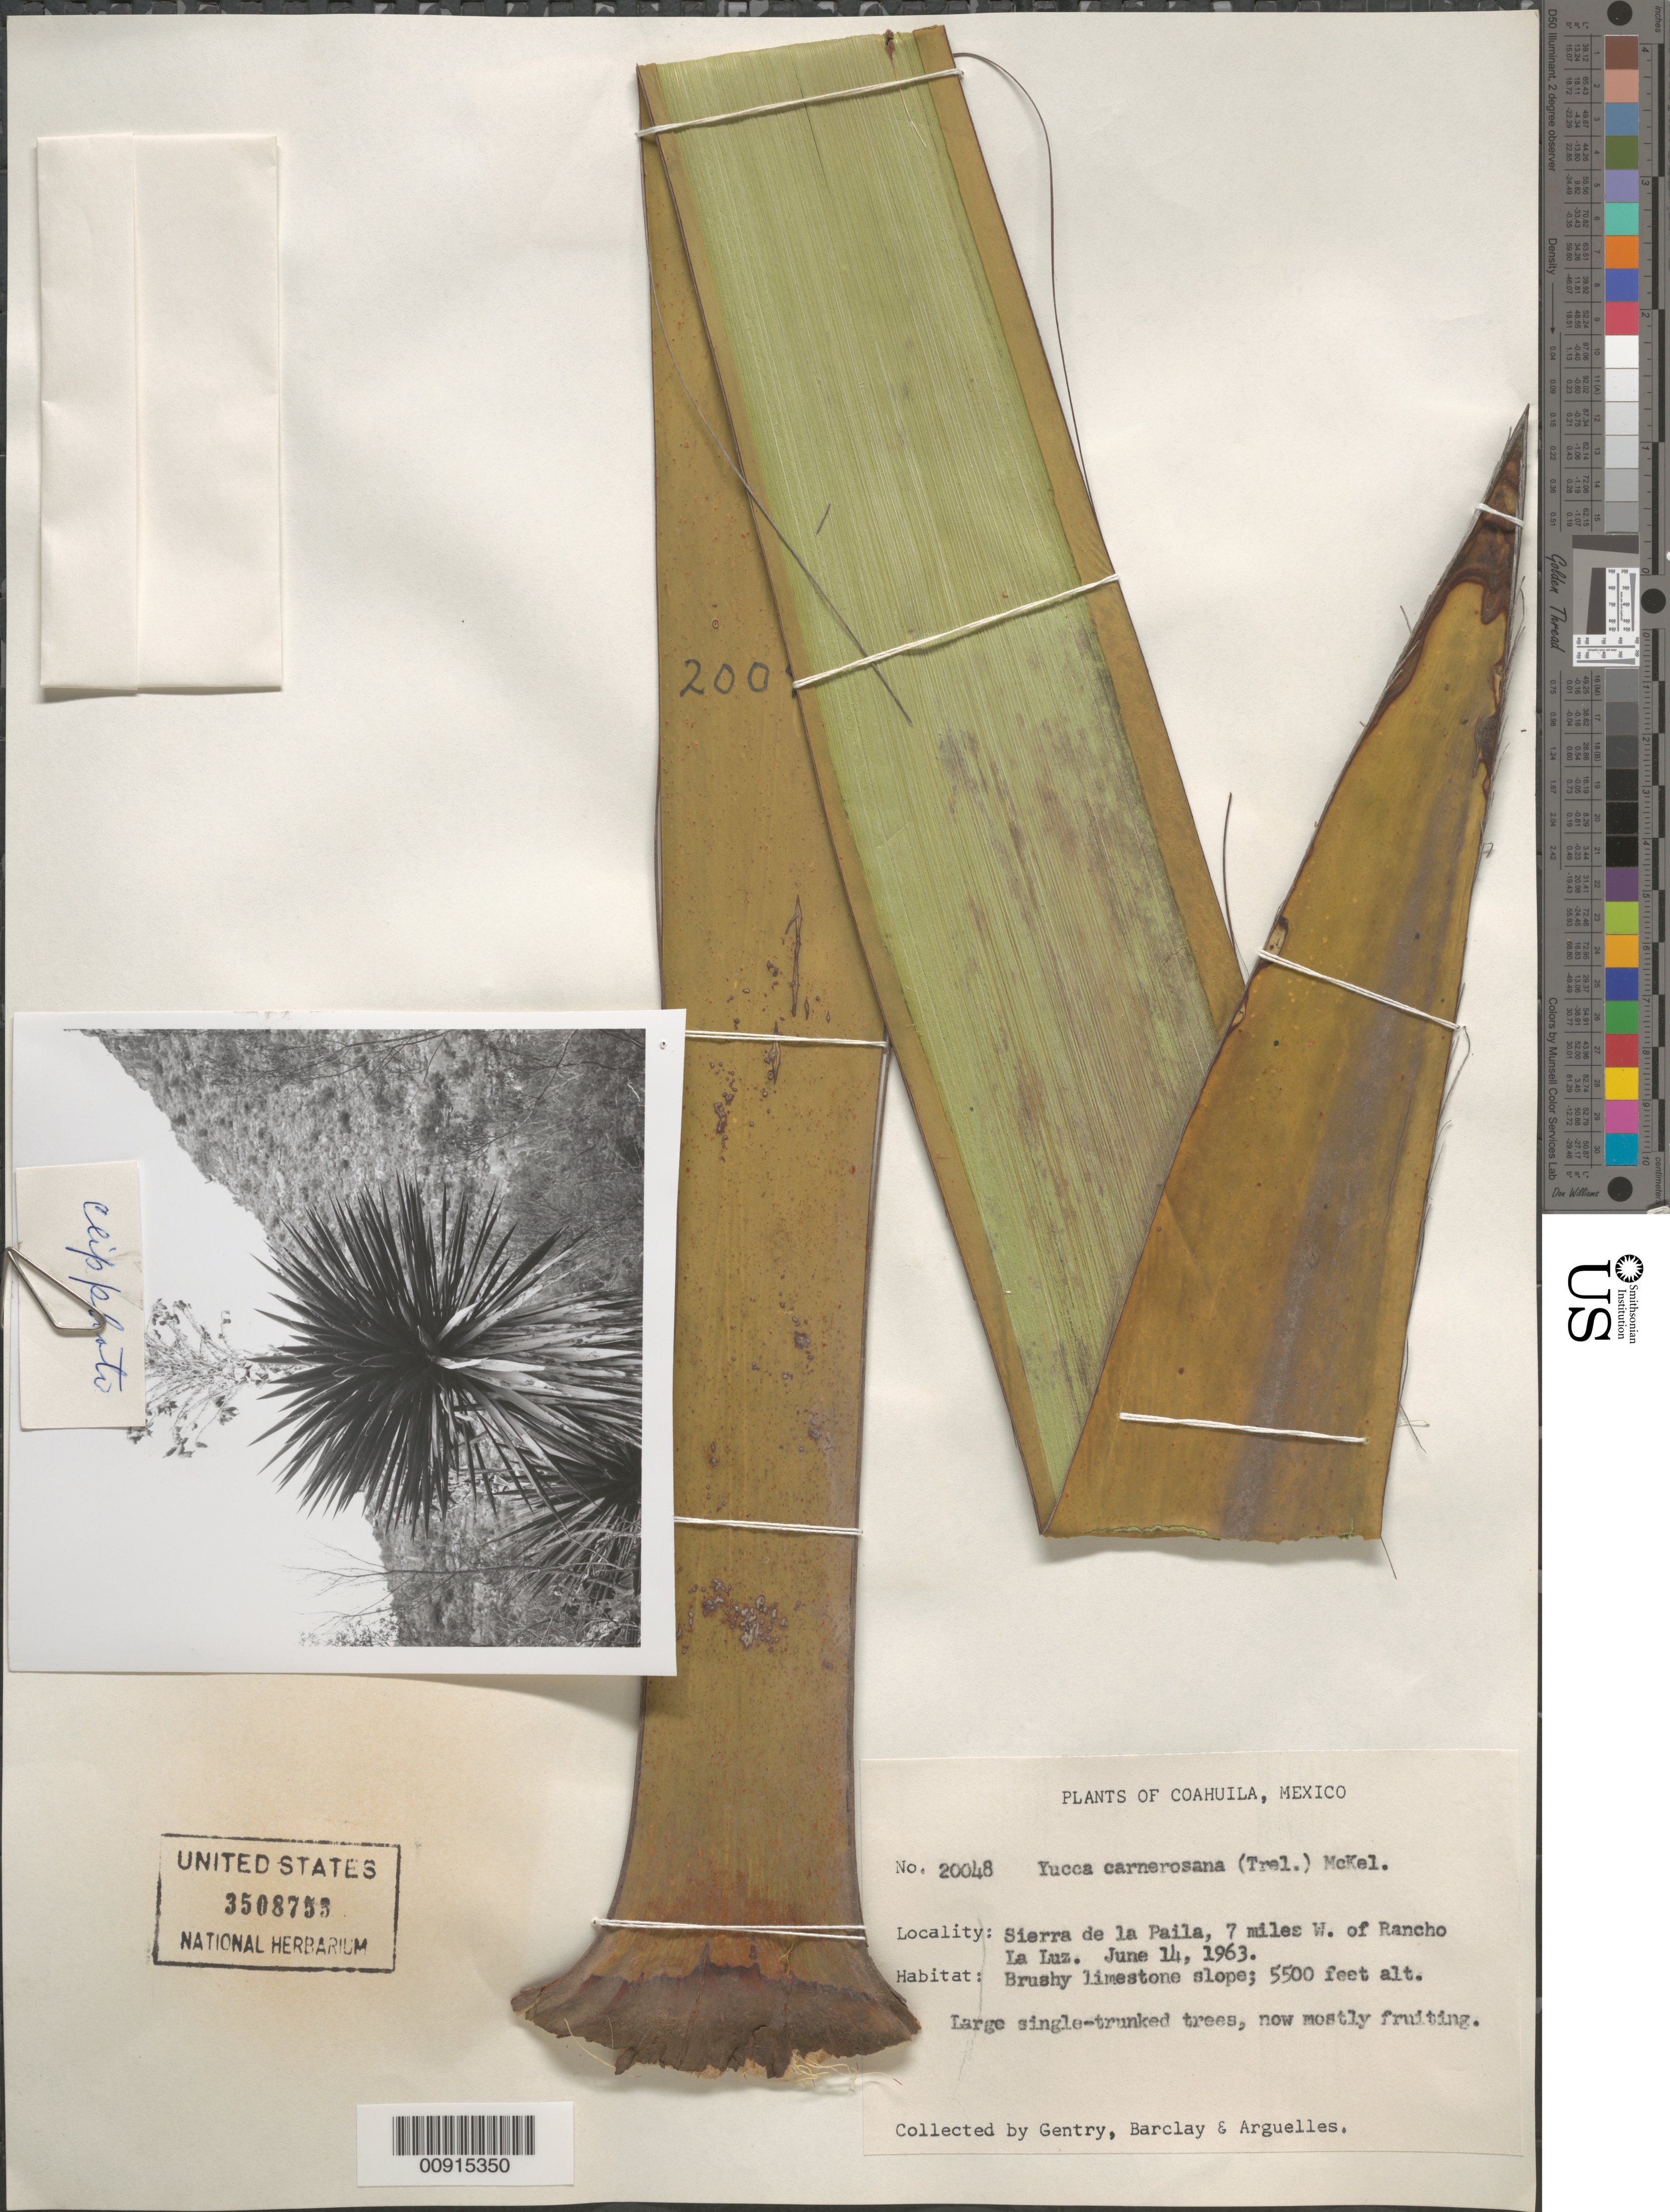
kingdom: Plantae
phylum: Tracheophyta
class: Liliopsida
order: Asparagales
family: Asparagaceae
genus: Yucca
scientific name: Yucca carnerosana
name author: (Trel.) McKelvey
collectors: Gentry, --, -- Barclay & Arguelles, --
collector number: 20048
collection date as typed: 14 Jun 1963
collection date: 1963-06-14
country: Mexico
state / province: Coahuila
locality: Coahuila: Sierra de la Paila, 7 miles W of Rancho La Luz.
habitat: Brushy limestone slope.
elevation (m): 1676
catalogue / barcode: US 3508753